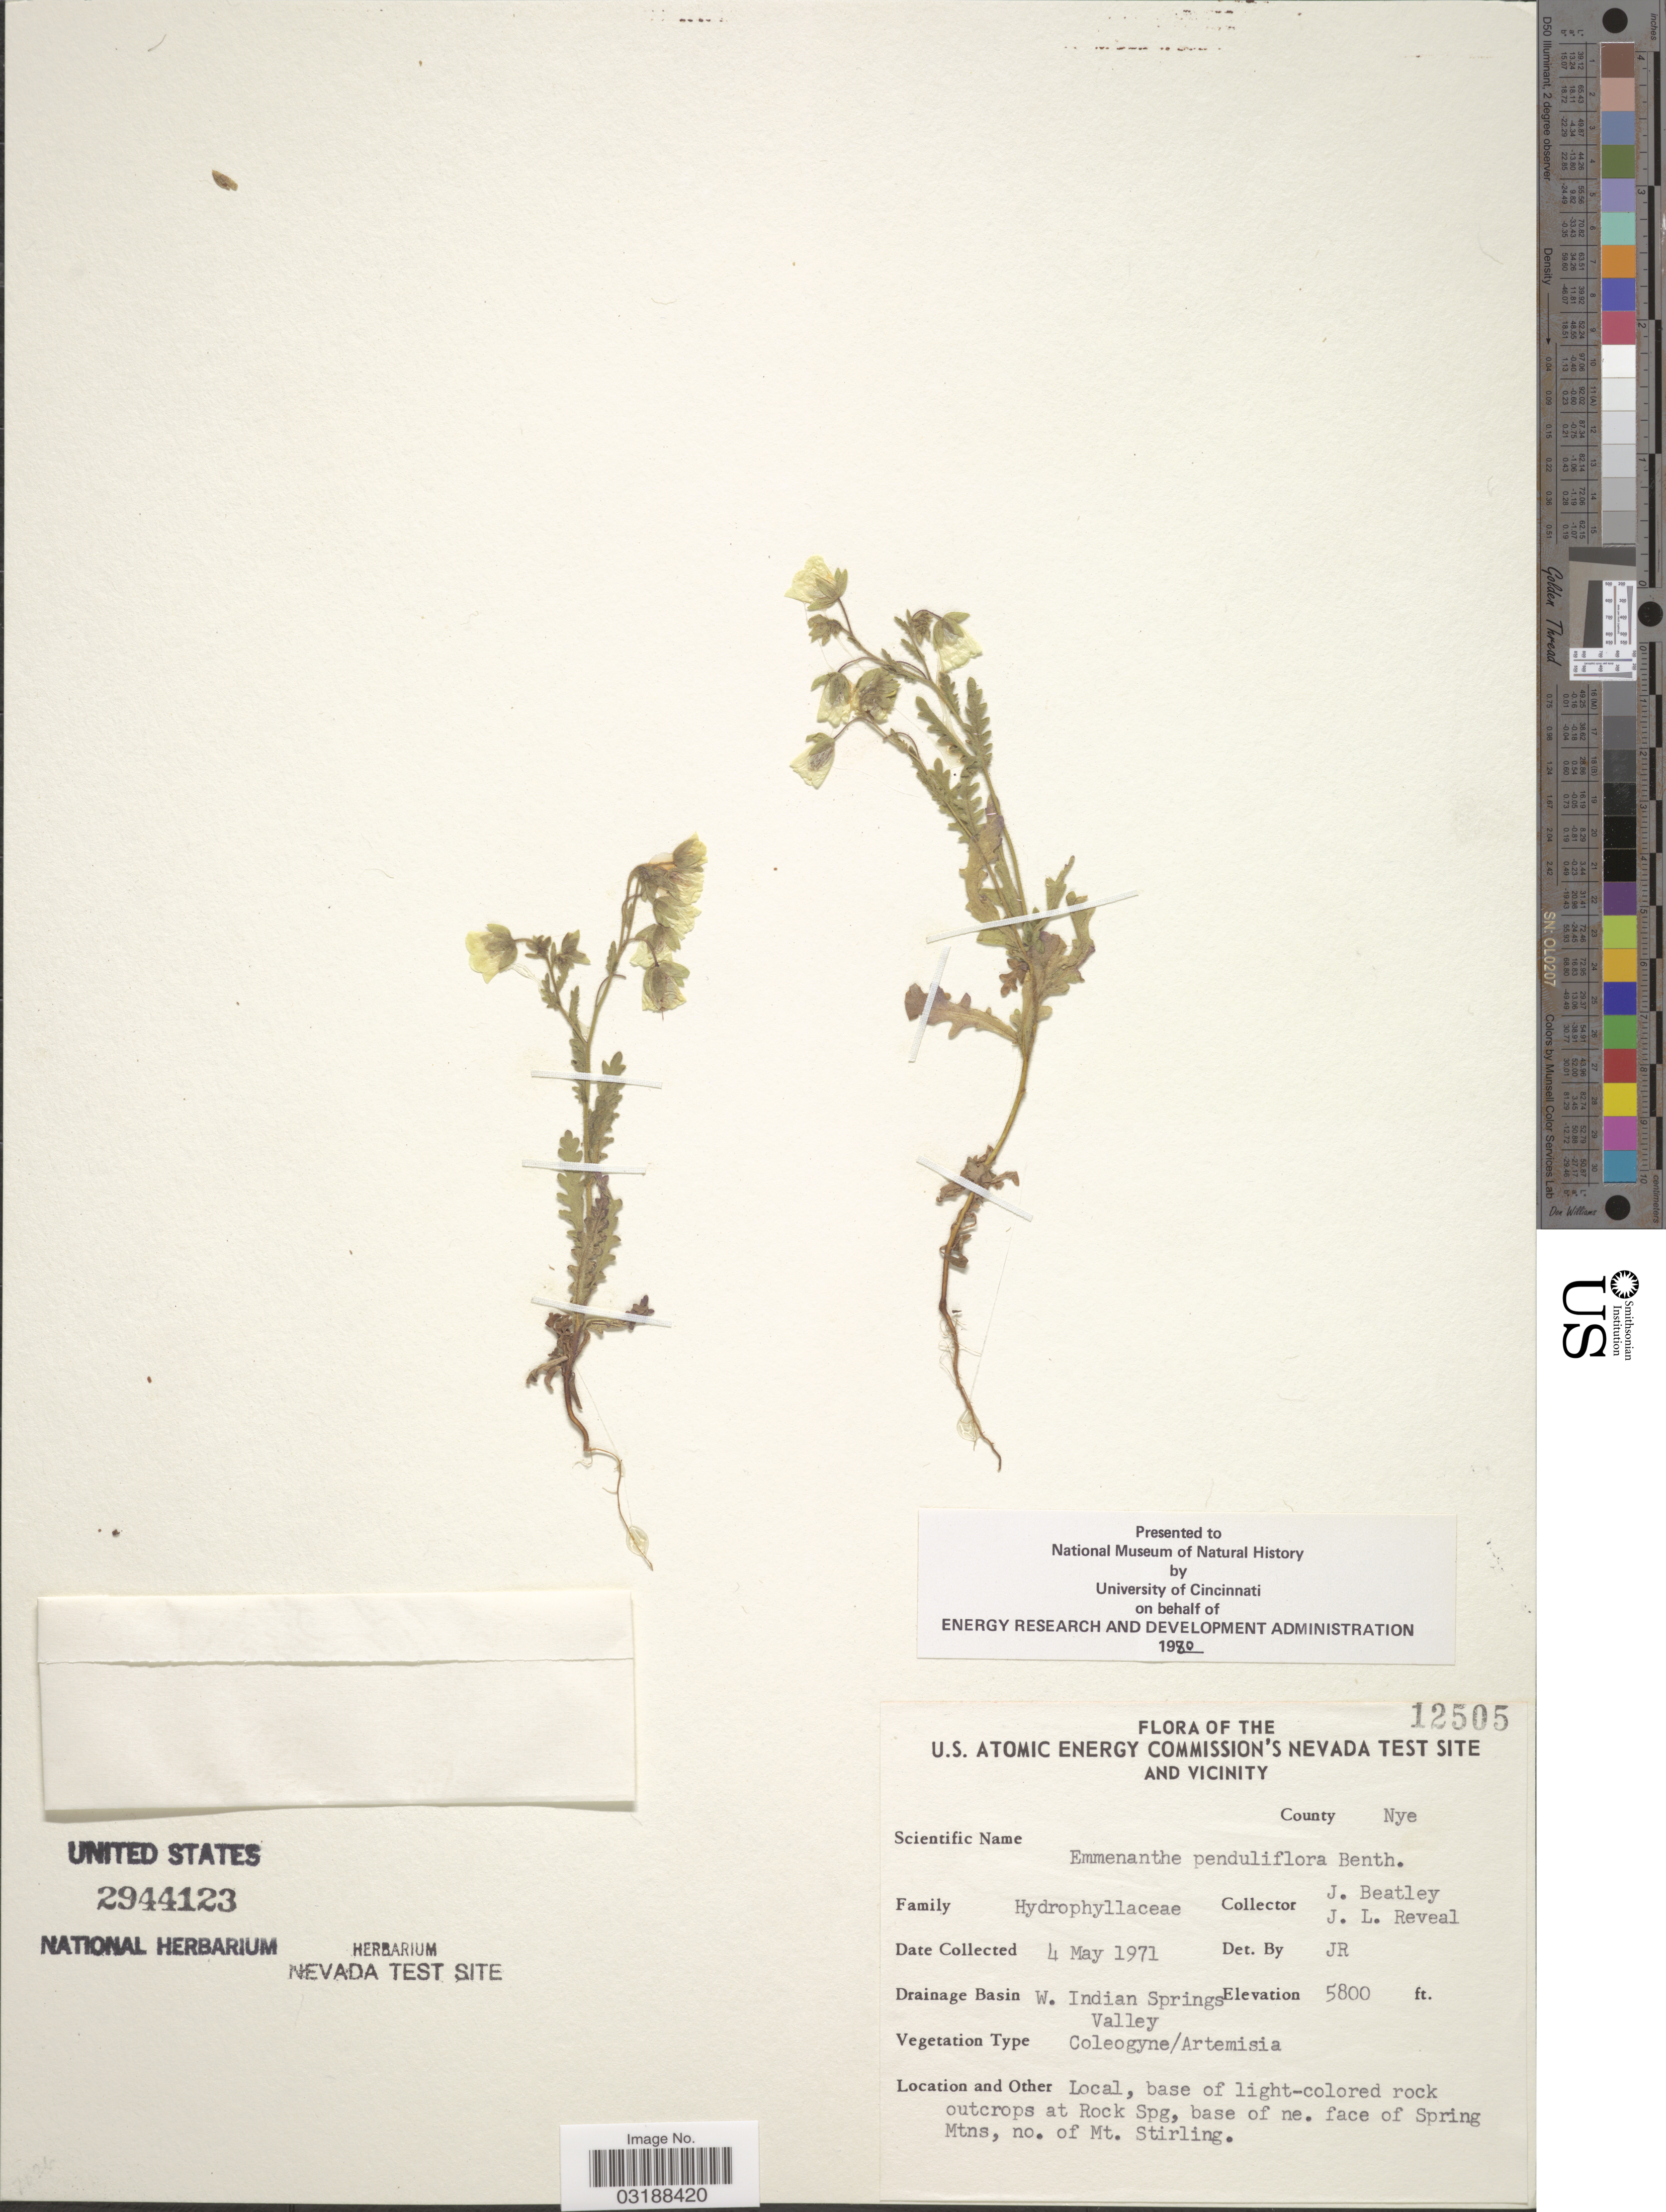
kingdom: Plantae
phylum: Tracheophyta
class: Magnoliopsida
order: Boraginales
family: Hydrophyllaceae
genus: Emmenanthe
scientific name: Emmenanthe penduliflora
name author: Benth.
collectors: J. C. Beatley & J. L. Reveal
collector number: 12505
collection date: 1971-05-04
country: United States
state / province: Nevada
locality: U.S. Atomic Energy Commission's Nevada Test Site and Vicinity. County Nye. Drainage Basin W. Indian Springs Valley. Local, base of light-colored rock outcrops at Rock Spg, base of ne. face of Spring Mtns, no. of Mt. Stirling.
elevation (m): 1768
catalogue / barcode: US 2944123